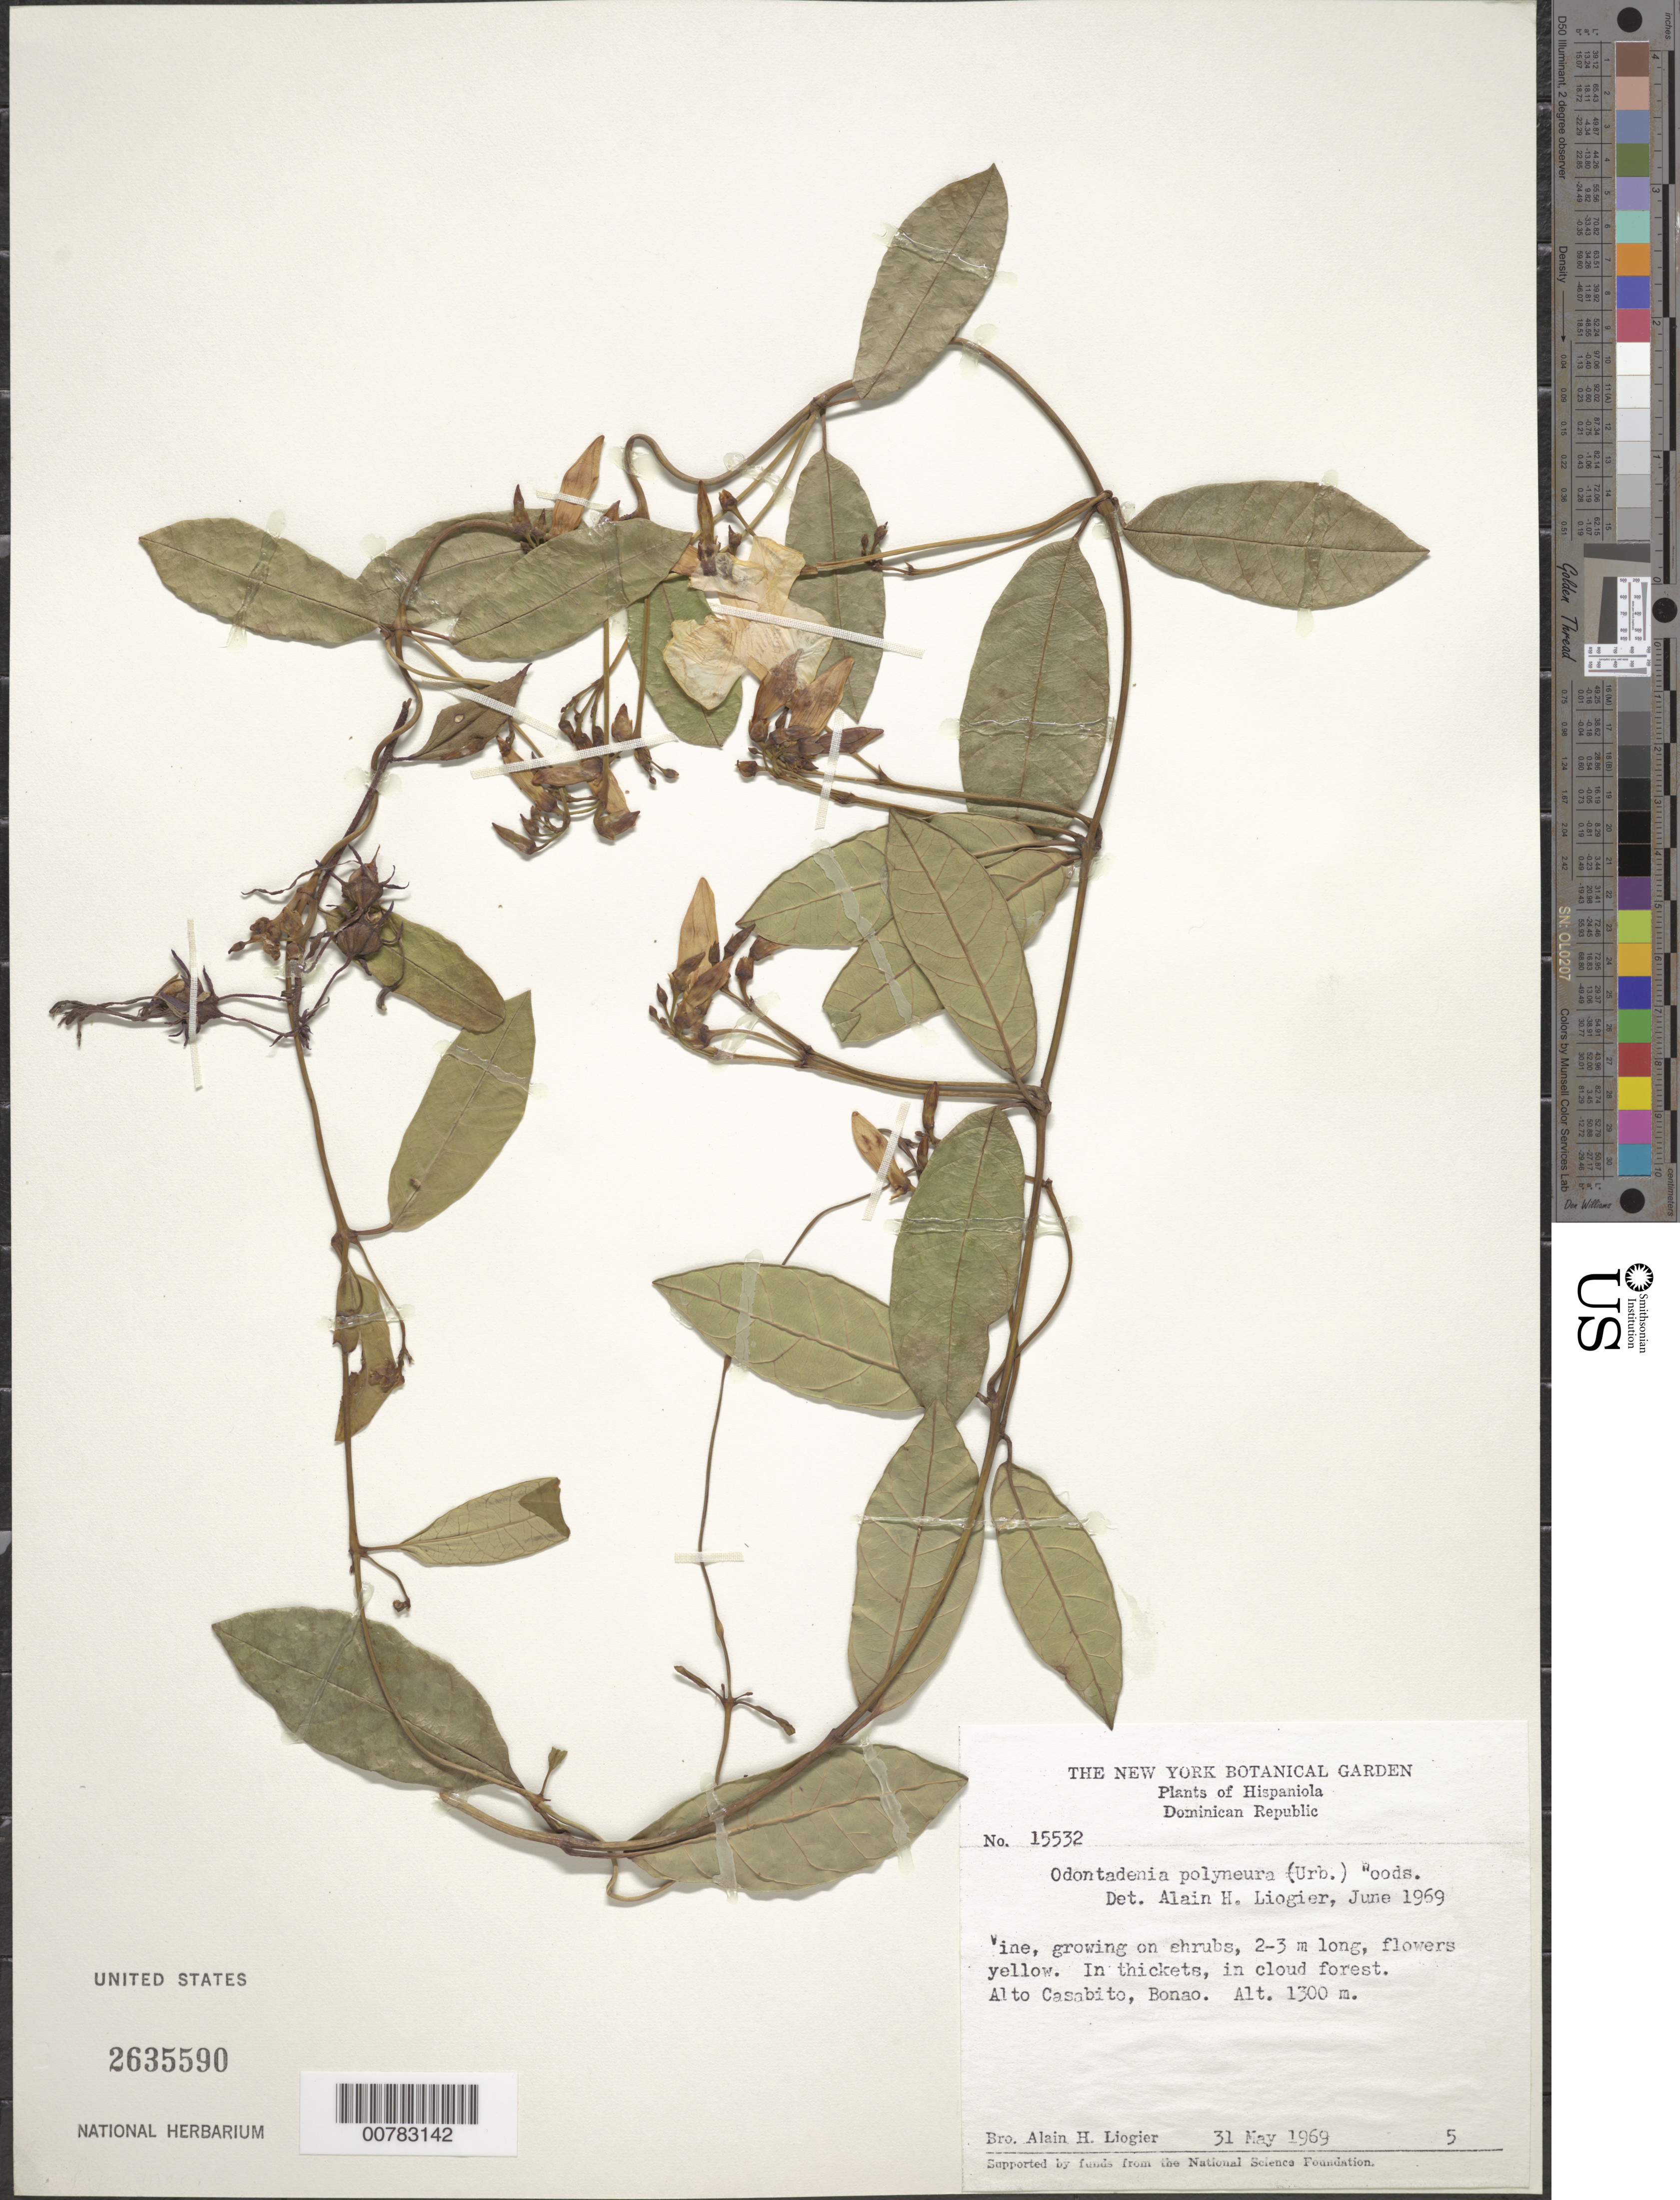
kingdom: Plantae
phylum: Tracheophyta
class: Magnoliopsida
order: Gentianales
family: Apocynaceae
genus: Odontadenia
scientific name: Odontadenia polyneura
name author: (Urb.) Woodson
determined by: Liogier, Alain H.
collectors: A. H. Liogier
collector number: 15532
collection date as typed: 31 May 1969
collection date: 1969-05-31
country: Dominican Republic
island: Hispaniola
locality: Bonao, Alto Casabito.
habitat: In thickets, in cloud forest.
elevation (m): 1300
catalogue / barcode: US 2635590